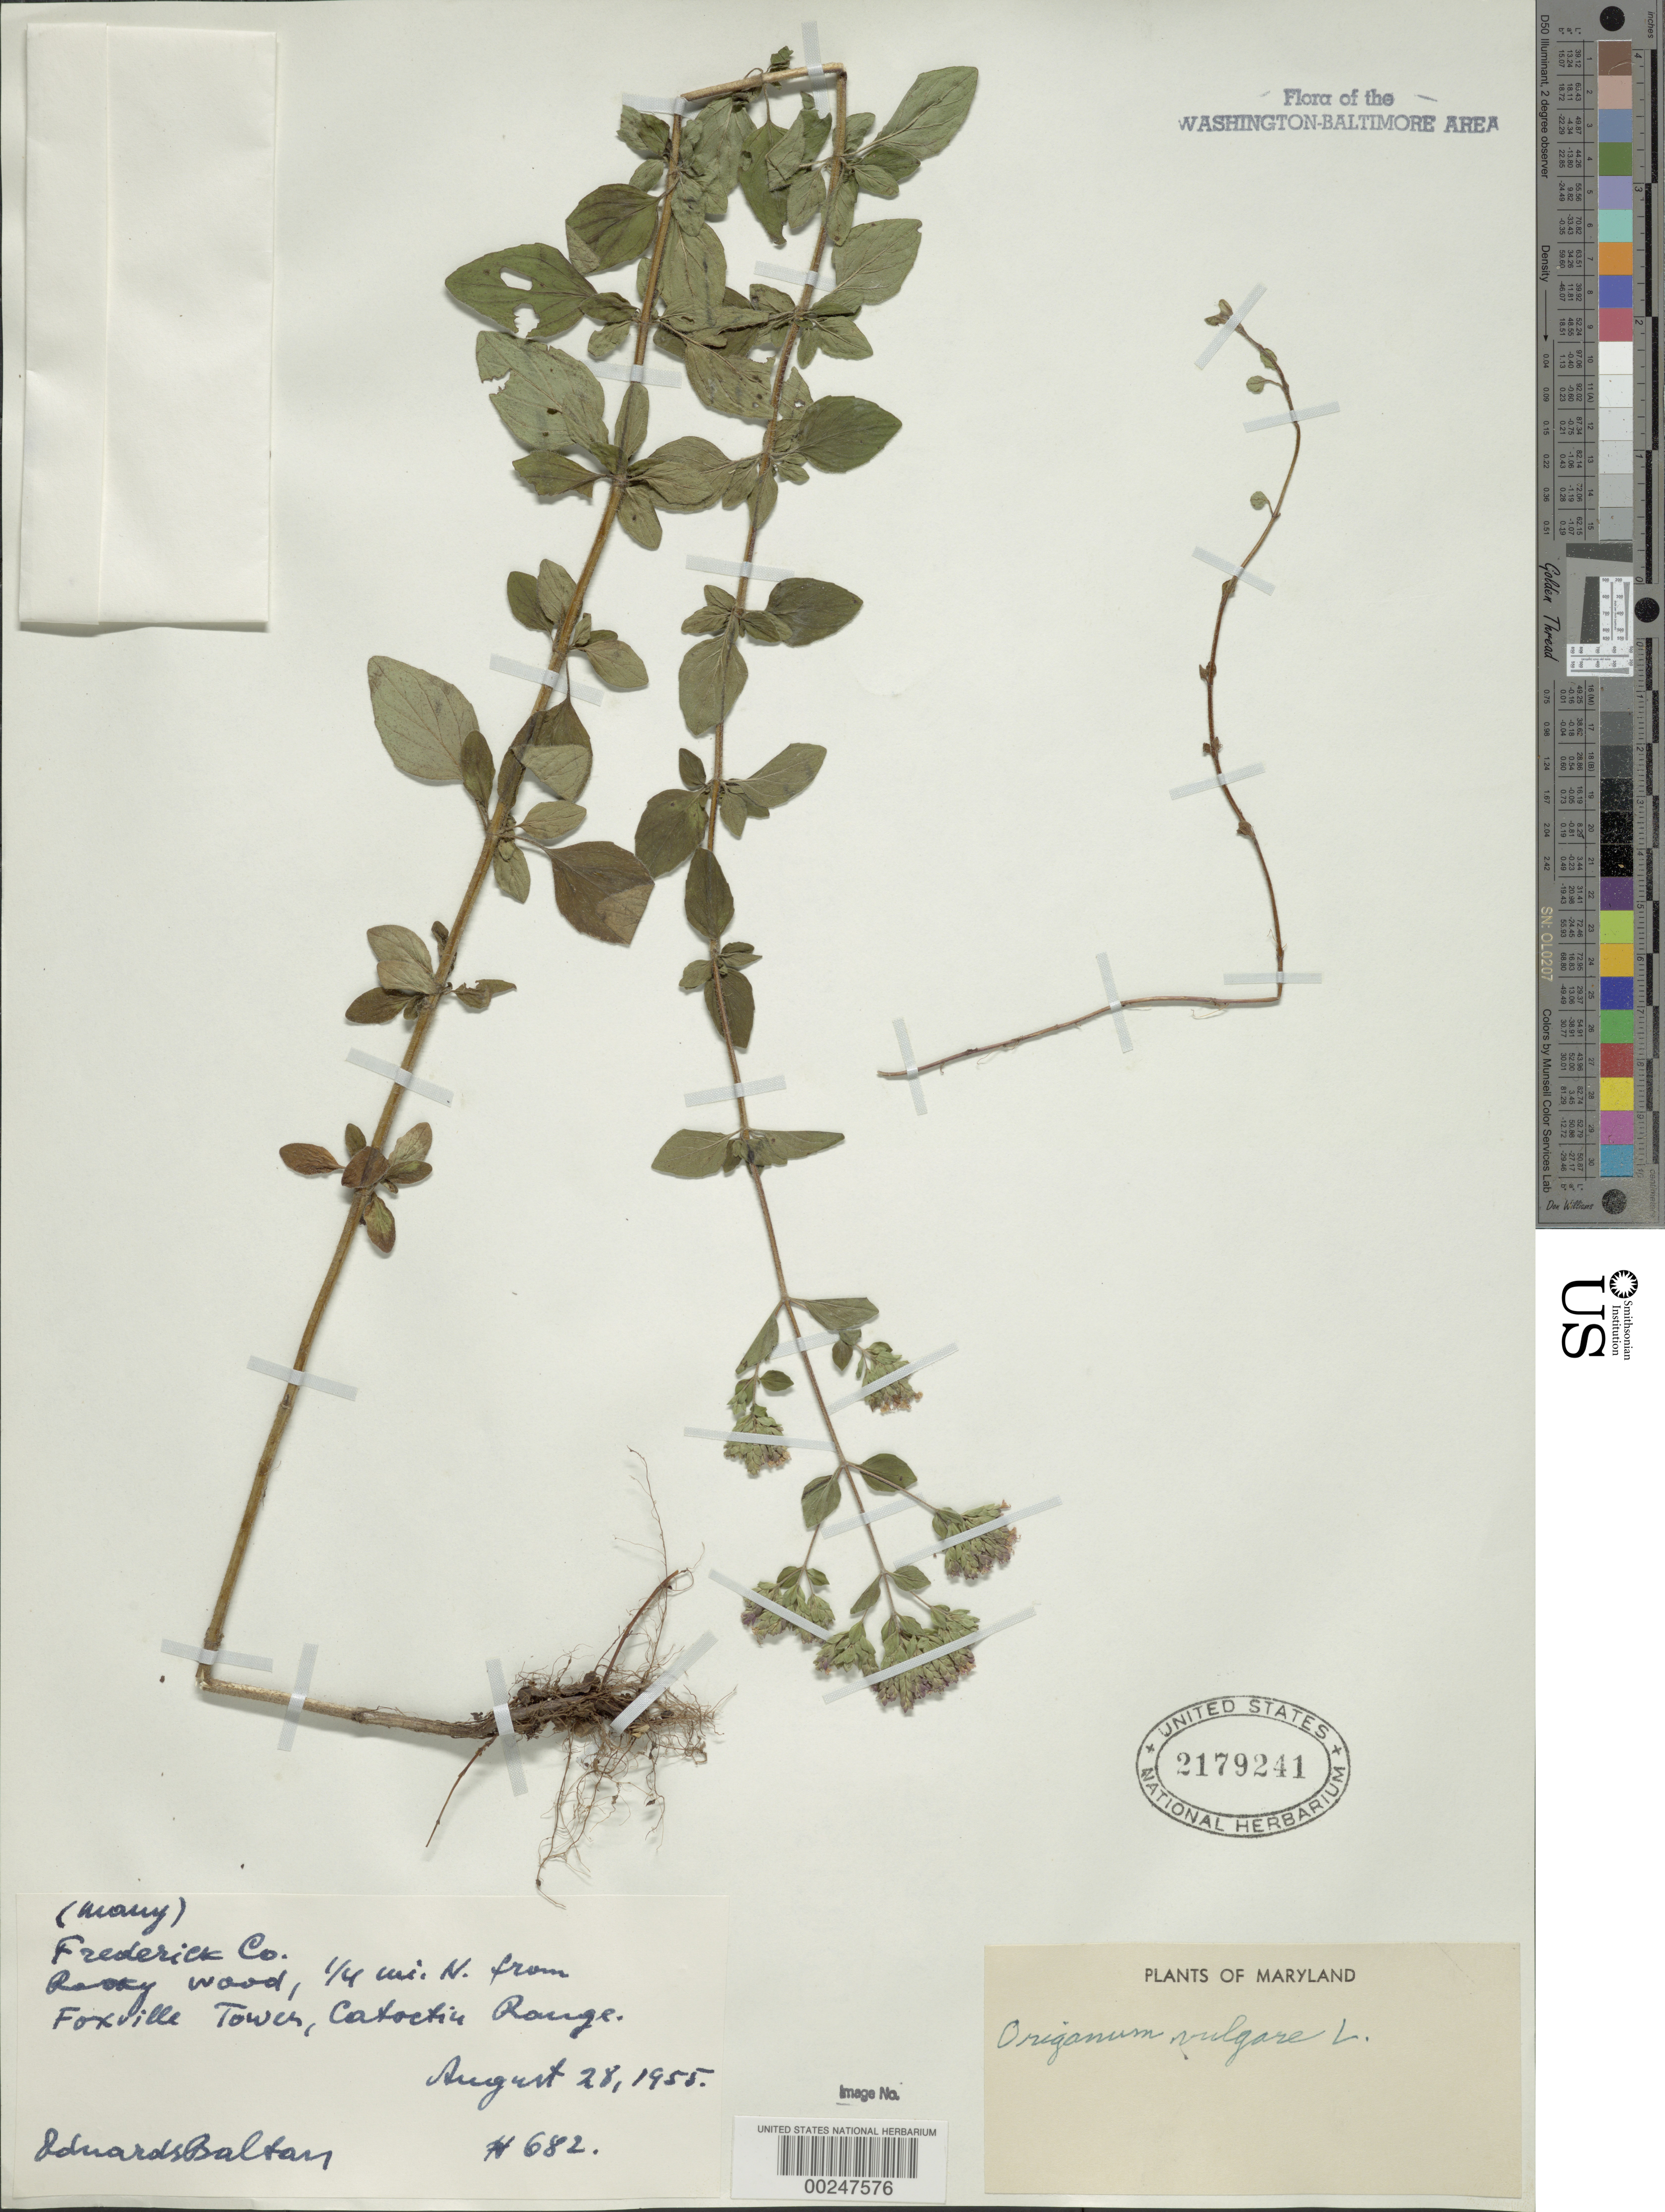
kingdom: Plantae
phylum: Tracheophyta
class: Magnoliopsida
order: Lamiales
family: Lamiaceae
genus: Origanum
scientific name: Origanum vulgare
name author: L.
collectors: E. Baltars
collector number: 682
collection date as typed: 28 Aug 1955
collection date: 1955-08-28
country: United States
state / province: Maryland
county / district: Frederick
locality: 1/4 mi. N from Foxville Tower, Catoctin Range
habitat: Rocky wood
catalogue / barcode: US 2179241